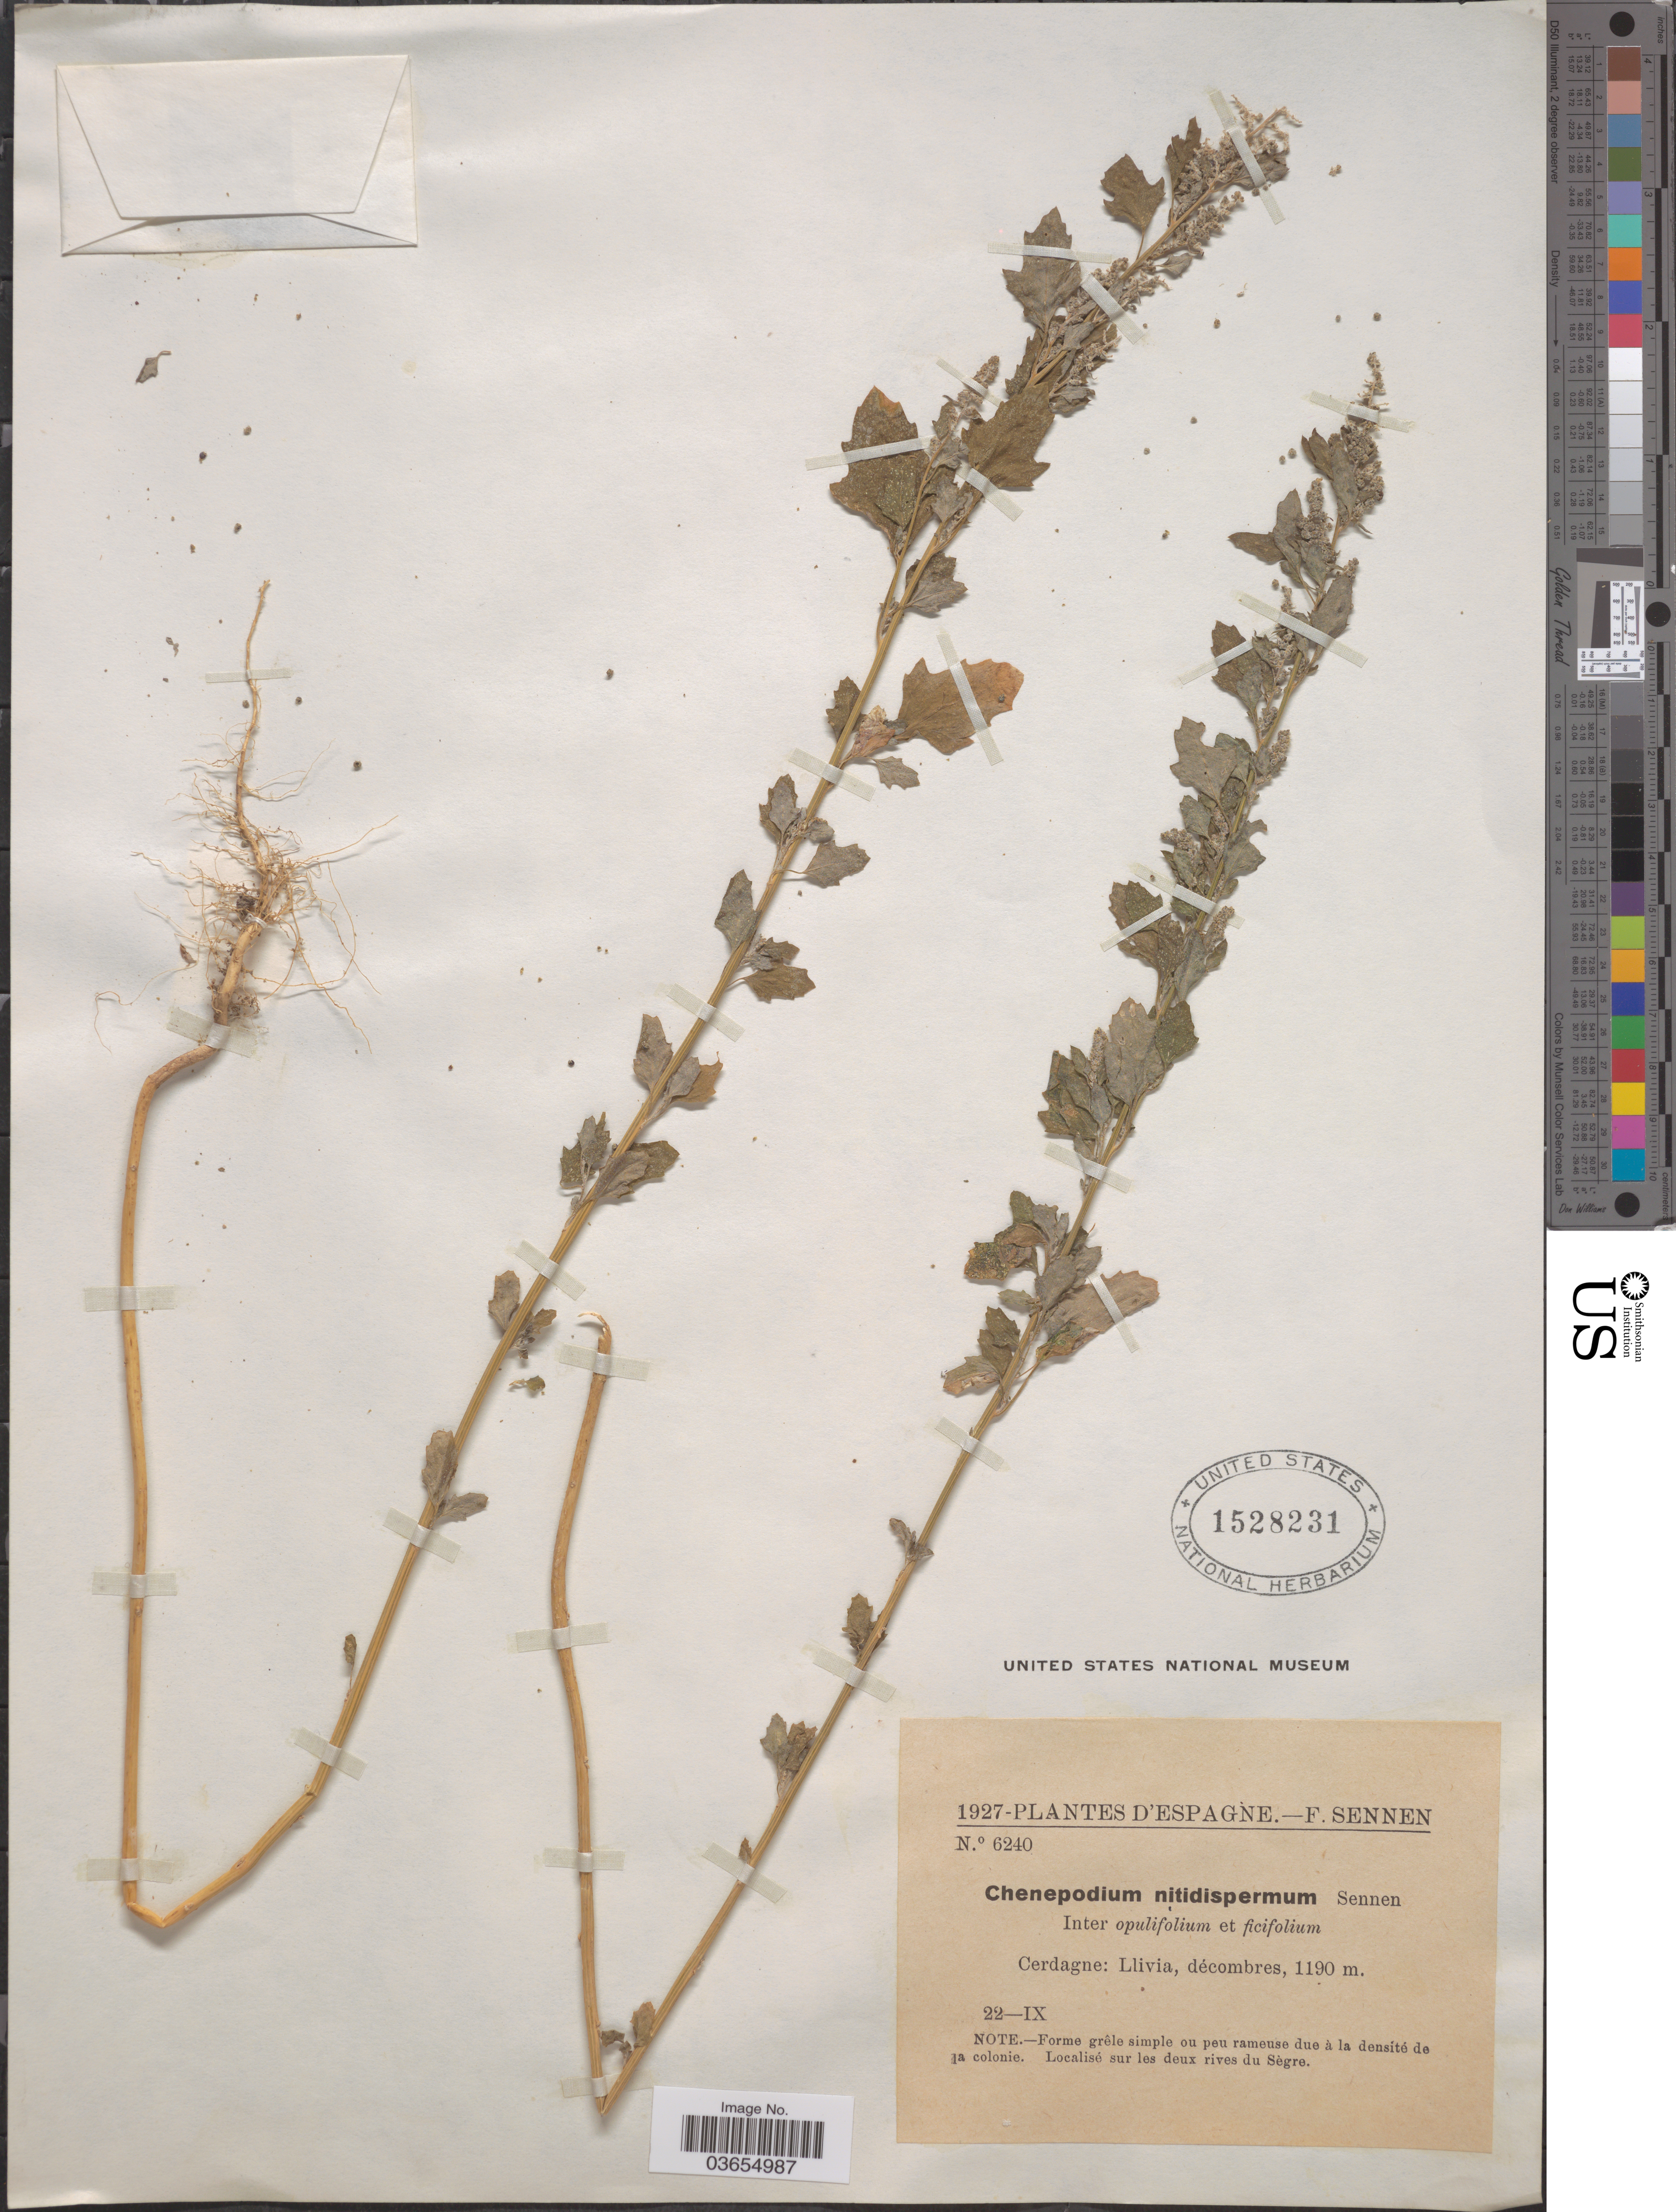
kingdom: Plantae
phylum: Tracheophyta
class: Magnoliopsida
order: Caryophyllales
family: Amaranthaceae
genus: Chenopodium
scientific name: Chenopodium nitidispermum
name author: Sennen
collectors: E. Sennen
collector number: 6240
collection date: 1927-09-22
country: Spain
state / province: Islas Baleares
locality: Espagne. Cerdagne: Llivia, décombres.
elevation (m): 1190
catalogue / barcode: US 1528231